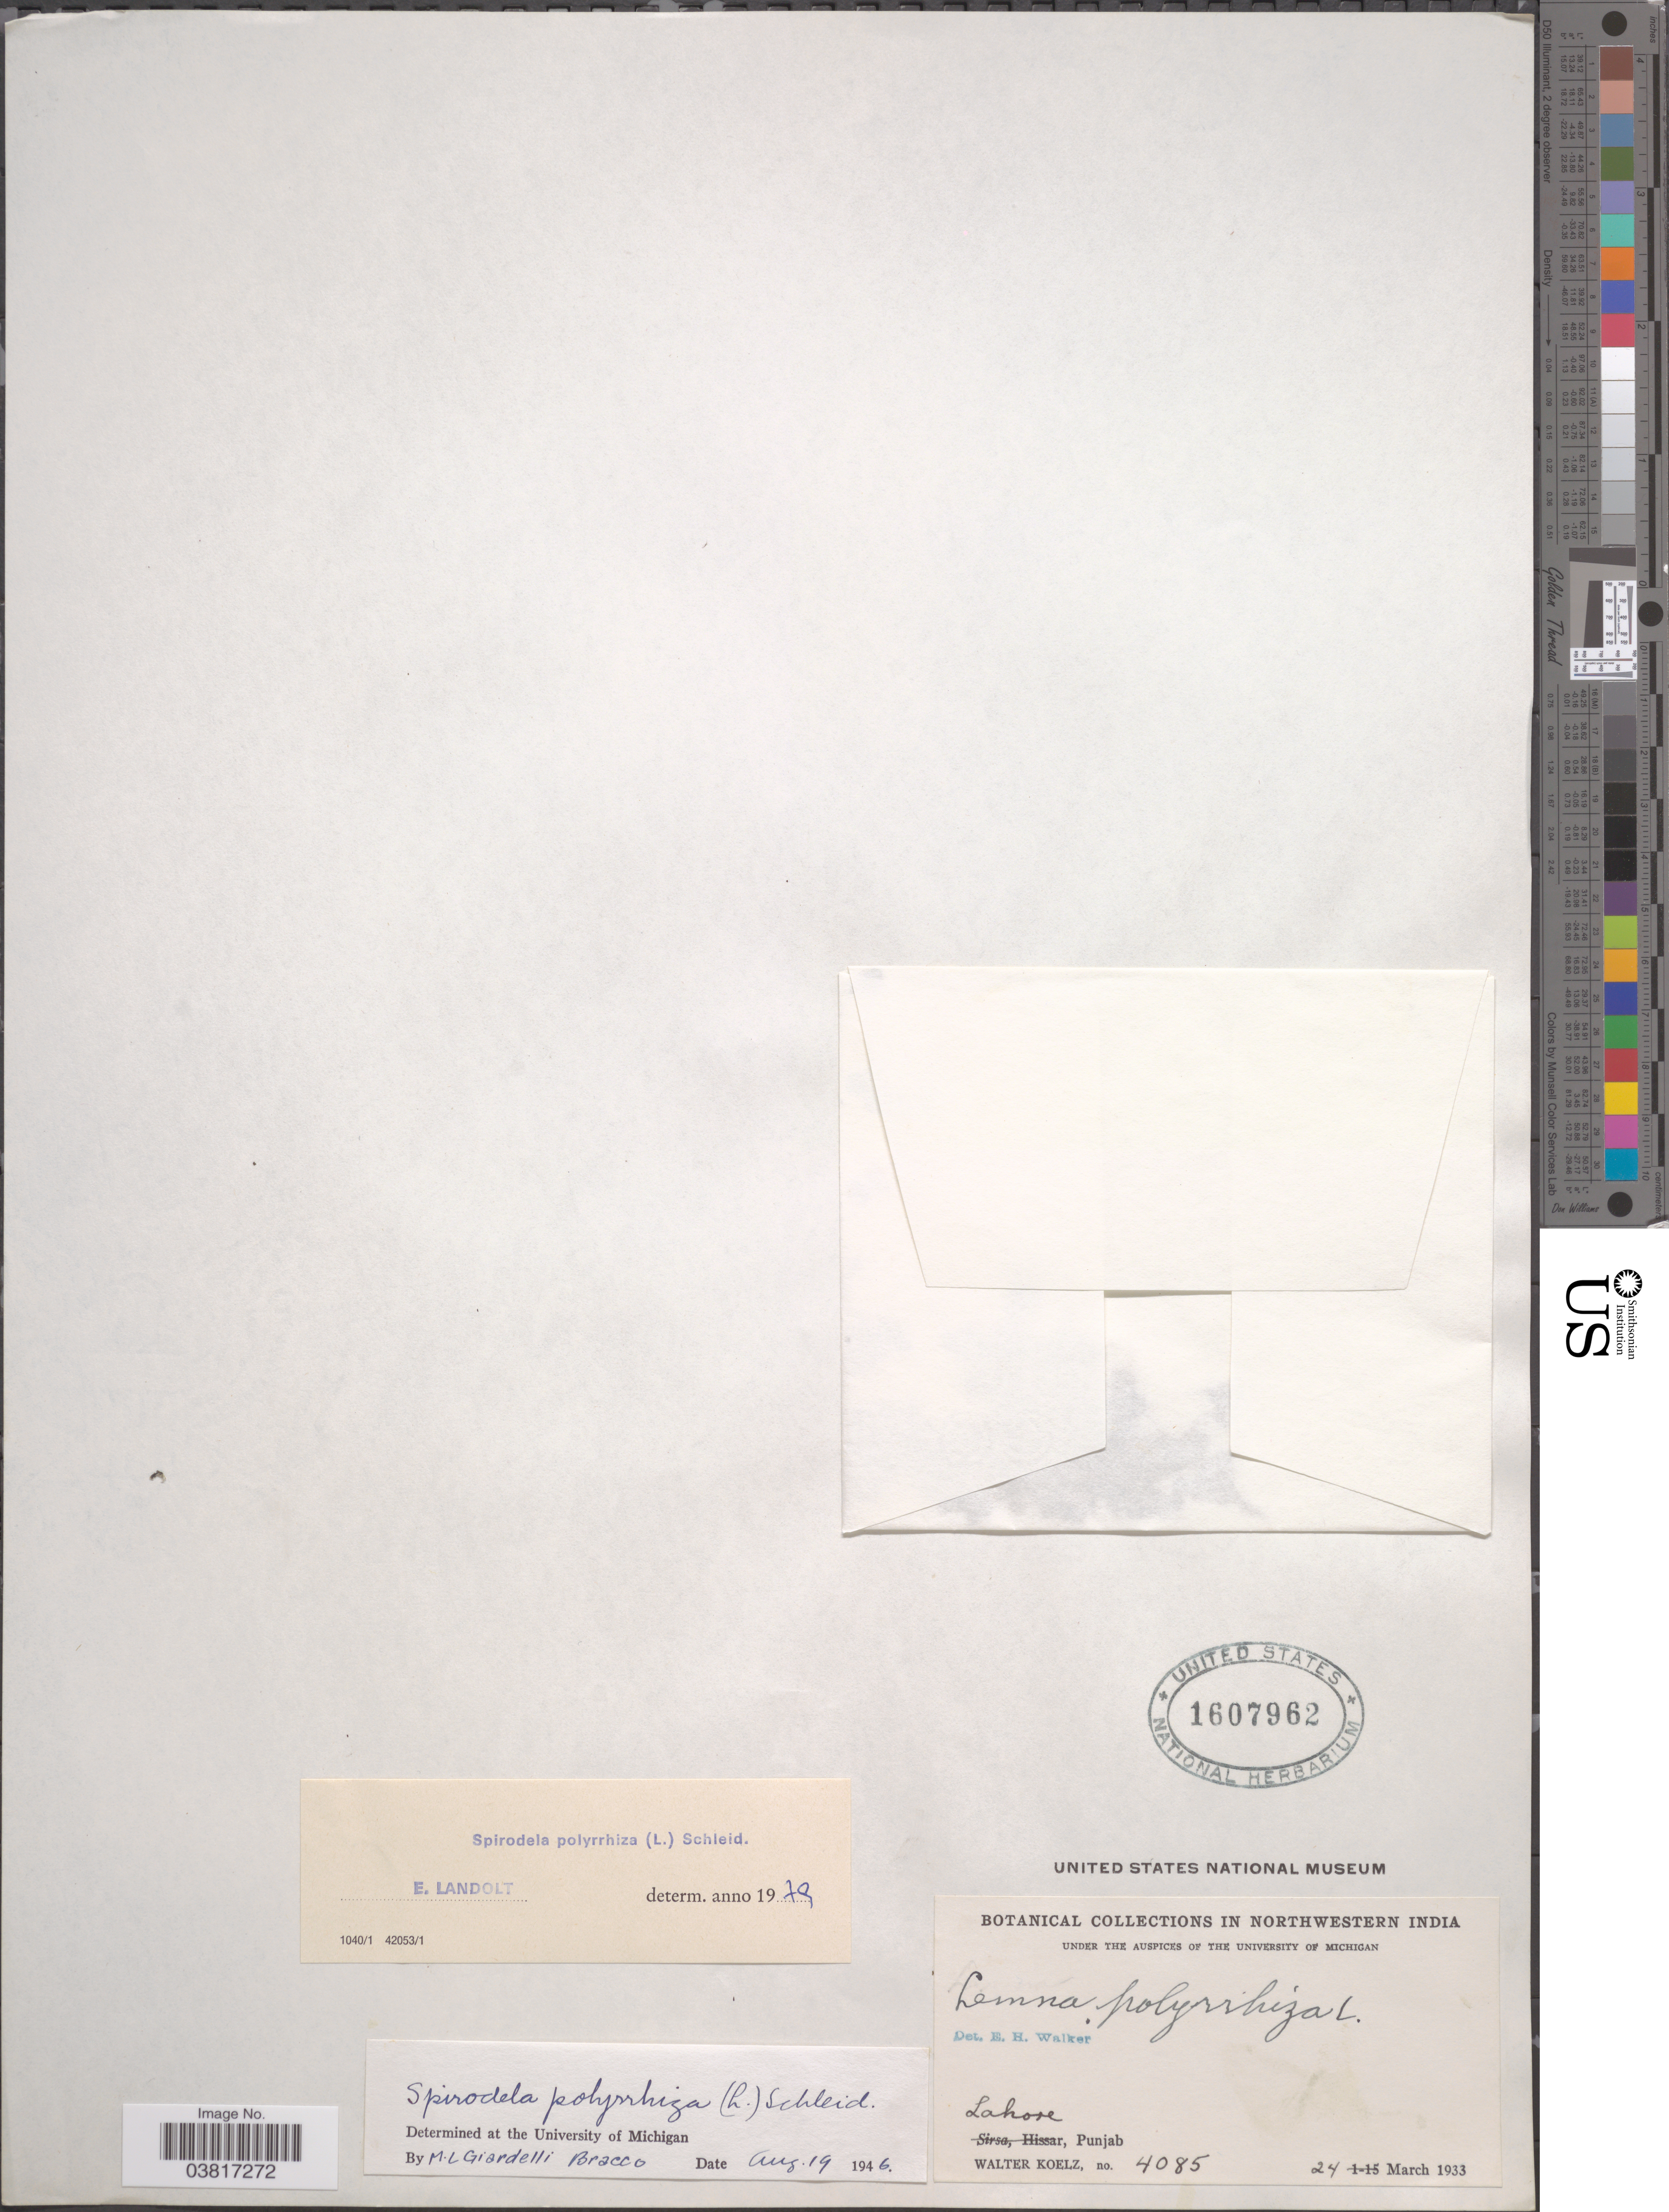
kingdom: Plantae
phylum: Tracheophyta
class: Liliopsida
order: Alismatales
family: Araceae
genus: Spirodela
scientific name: Spirodela polyrrhiza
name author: (L.) Schleid.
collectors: W. N. Koelz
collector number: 4085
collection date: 1933-03-24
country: India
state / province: Punjab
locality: Lahore, Punjab.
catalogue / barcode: US 1607962